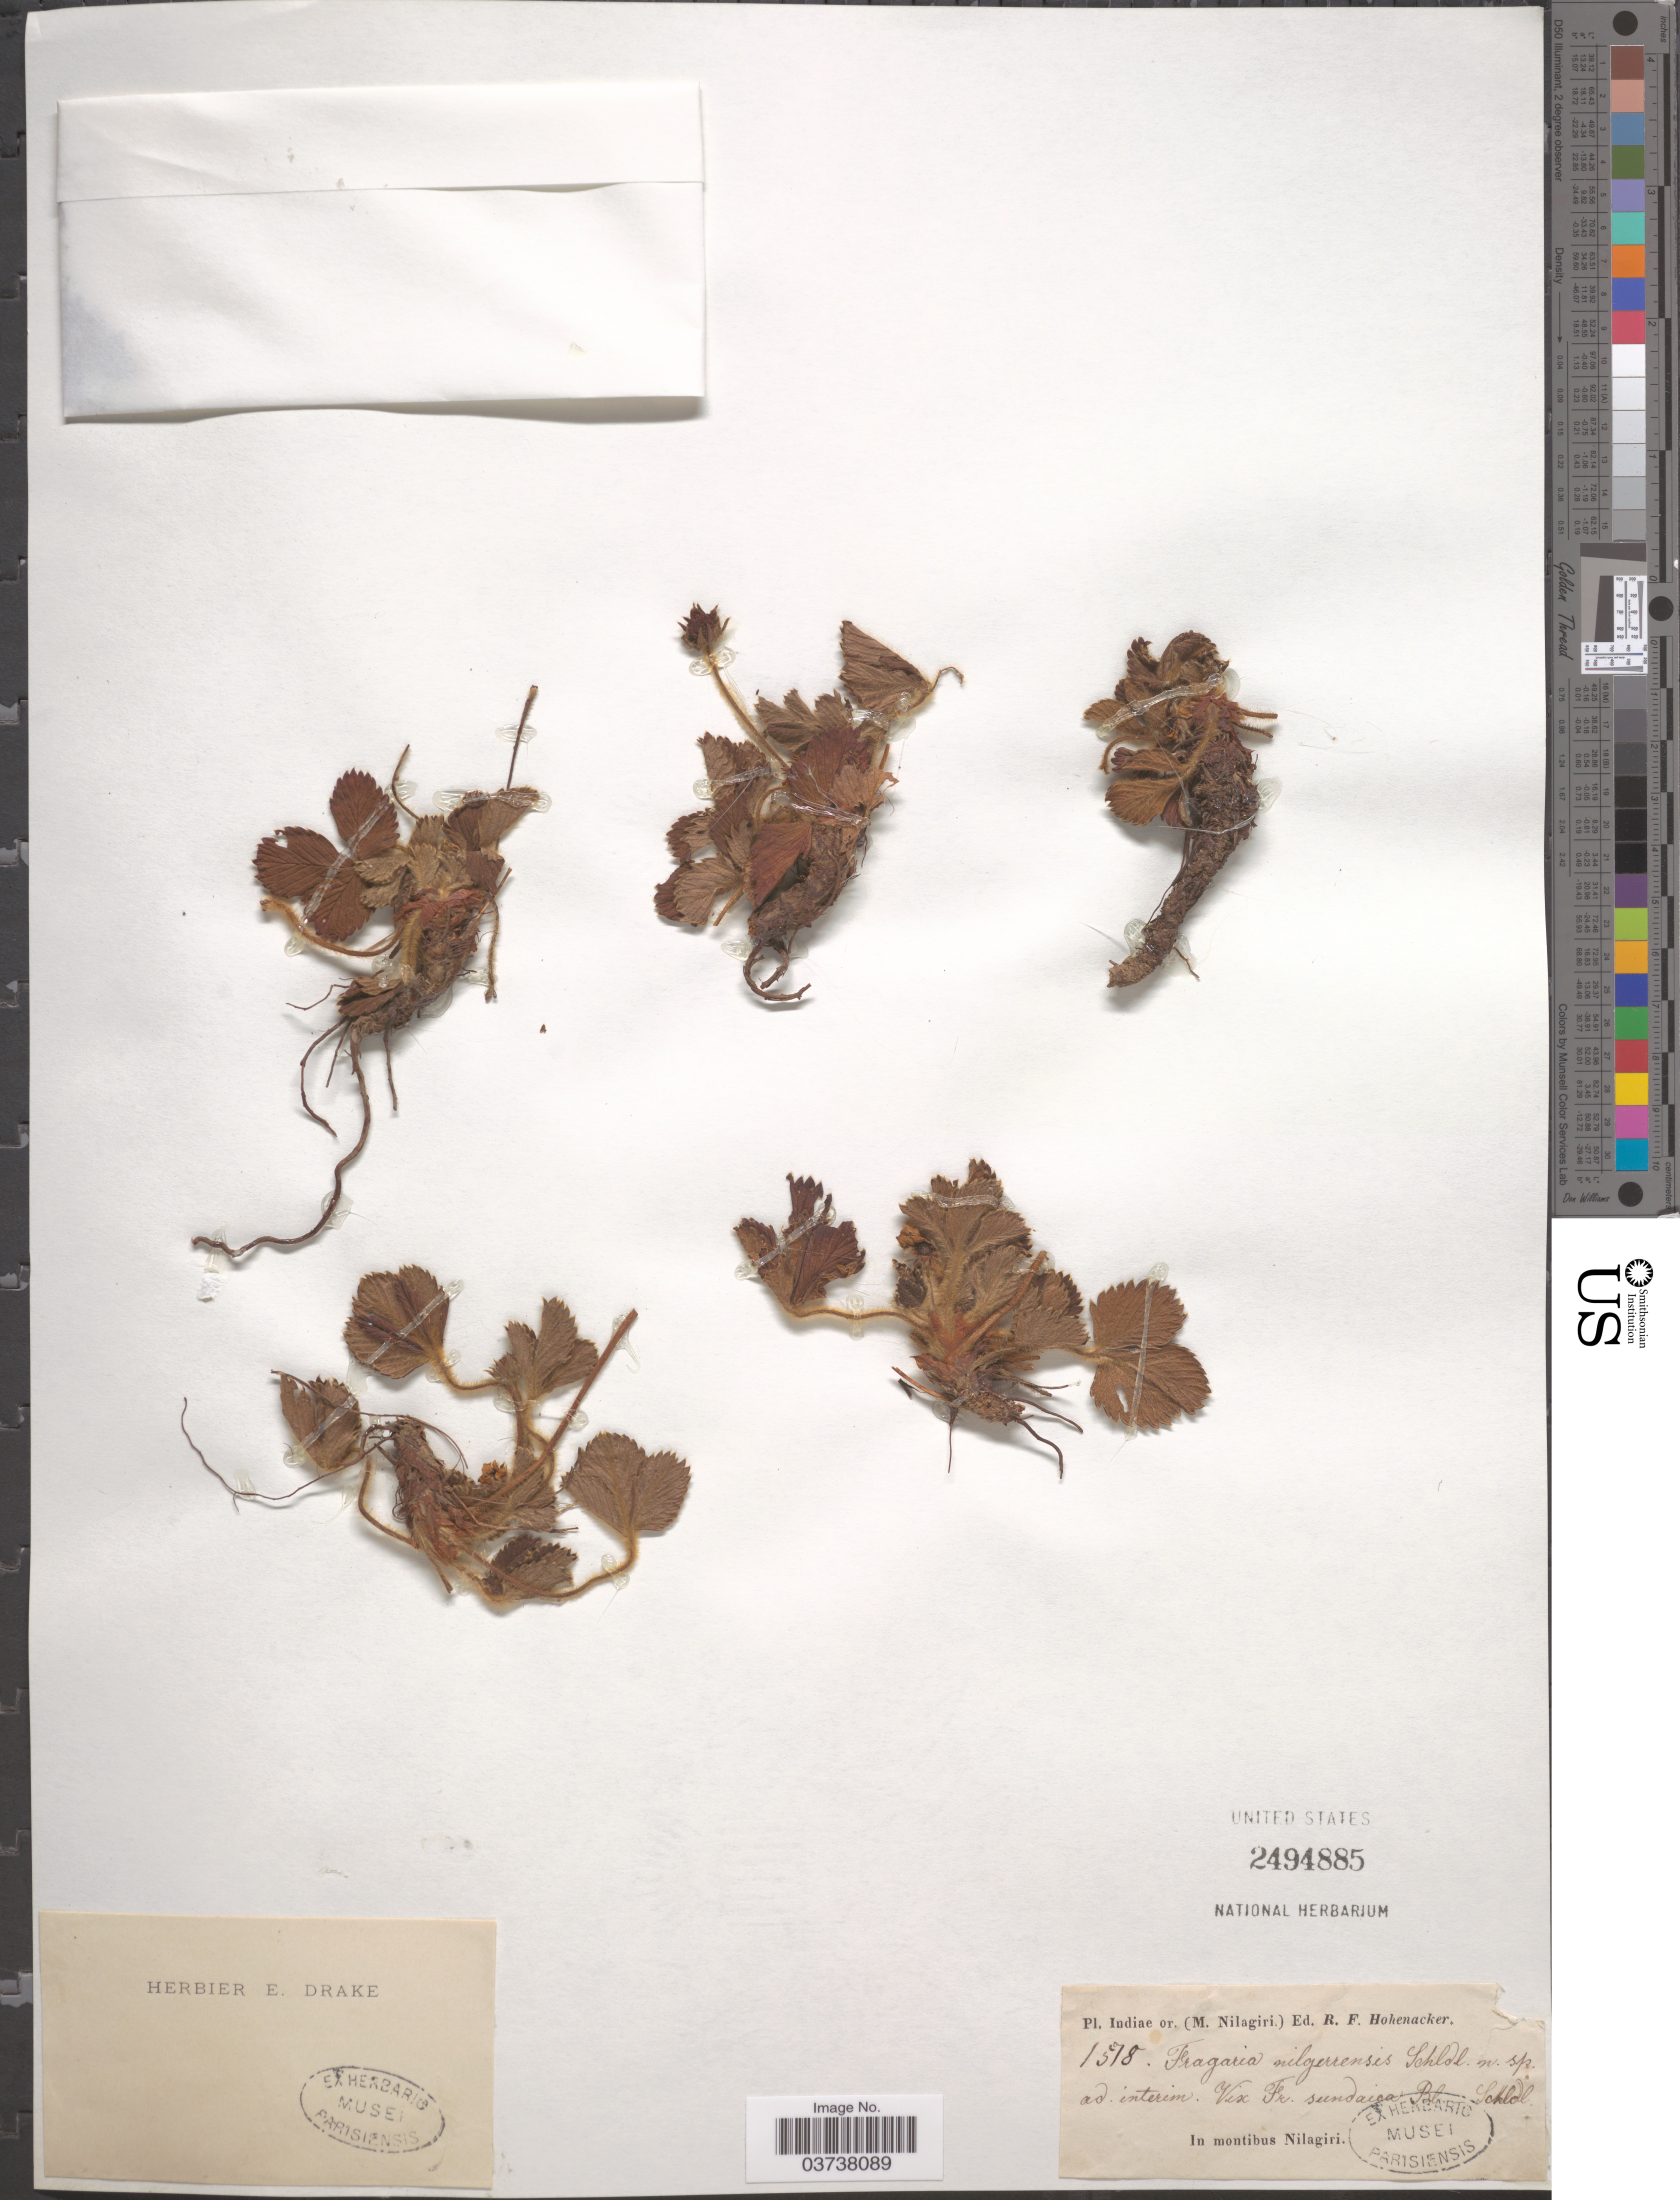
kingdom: Plantae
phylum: Tracheophyta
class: Magnoliopsida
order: Rosales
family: Rosaceae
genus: Fragaria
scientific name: Fragaria nilgerrensis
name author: Schltdl. ex J. Gay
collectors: R. F. Hohenacker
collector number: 1578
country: India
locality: Indiae or. (M. Nilagiri.). In montibus Nilagiri.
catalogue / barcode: US 2494885